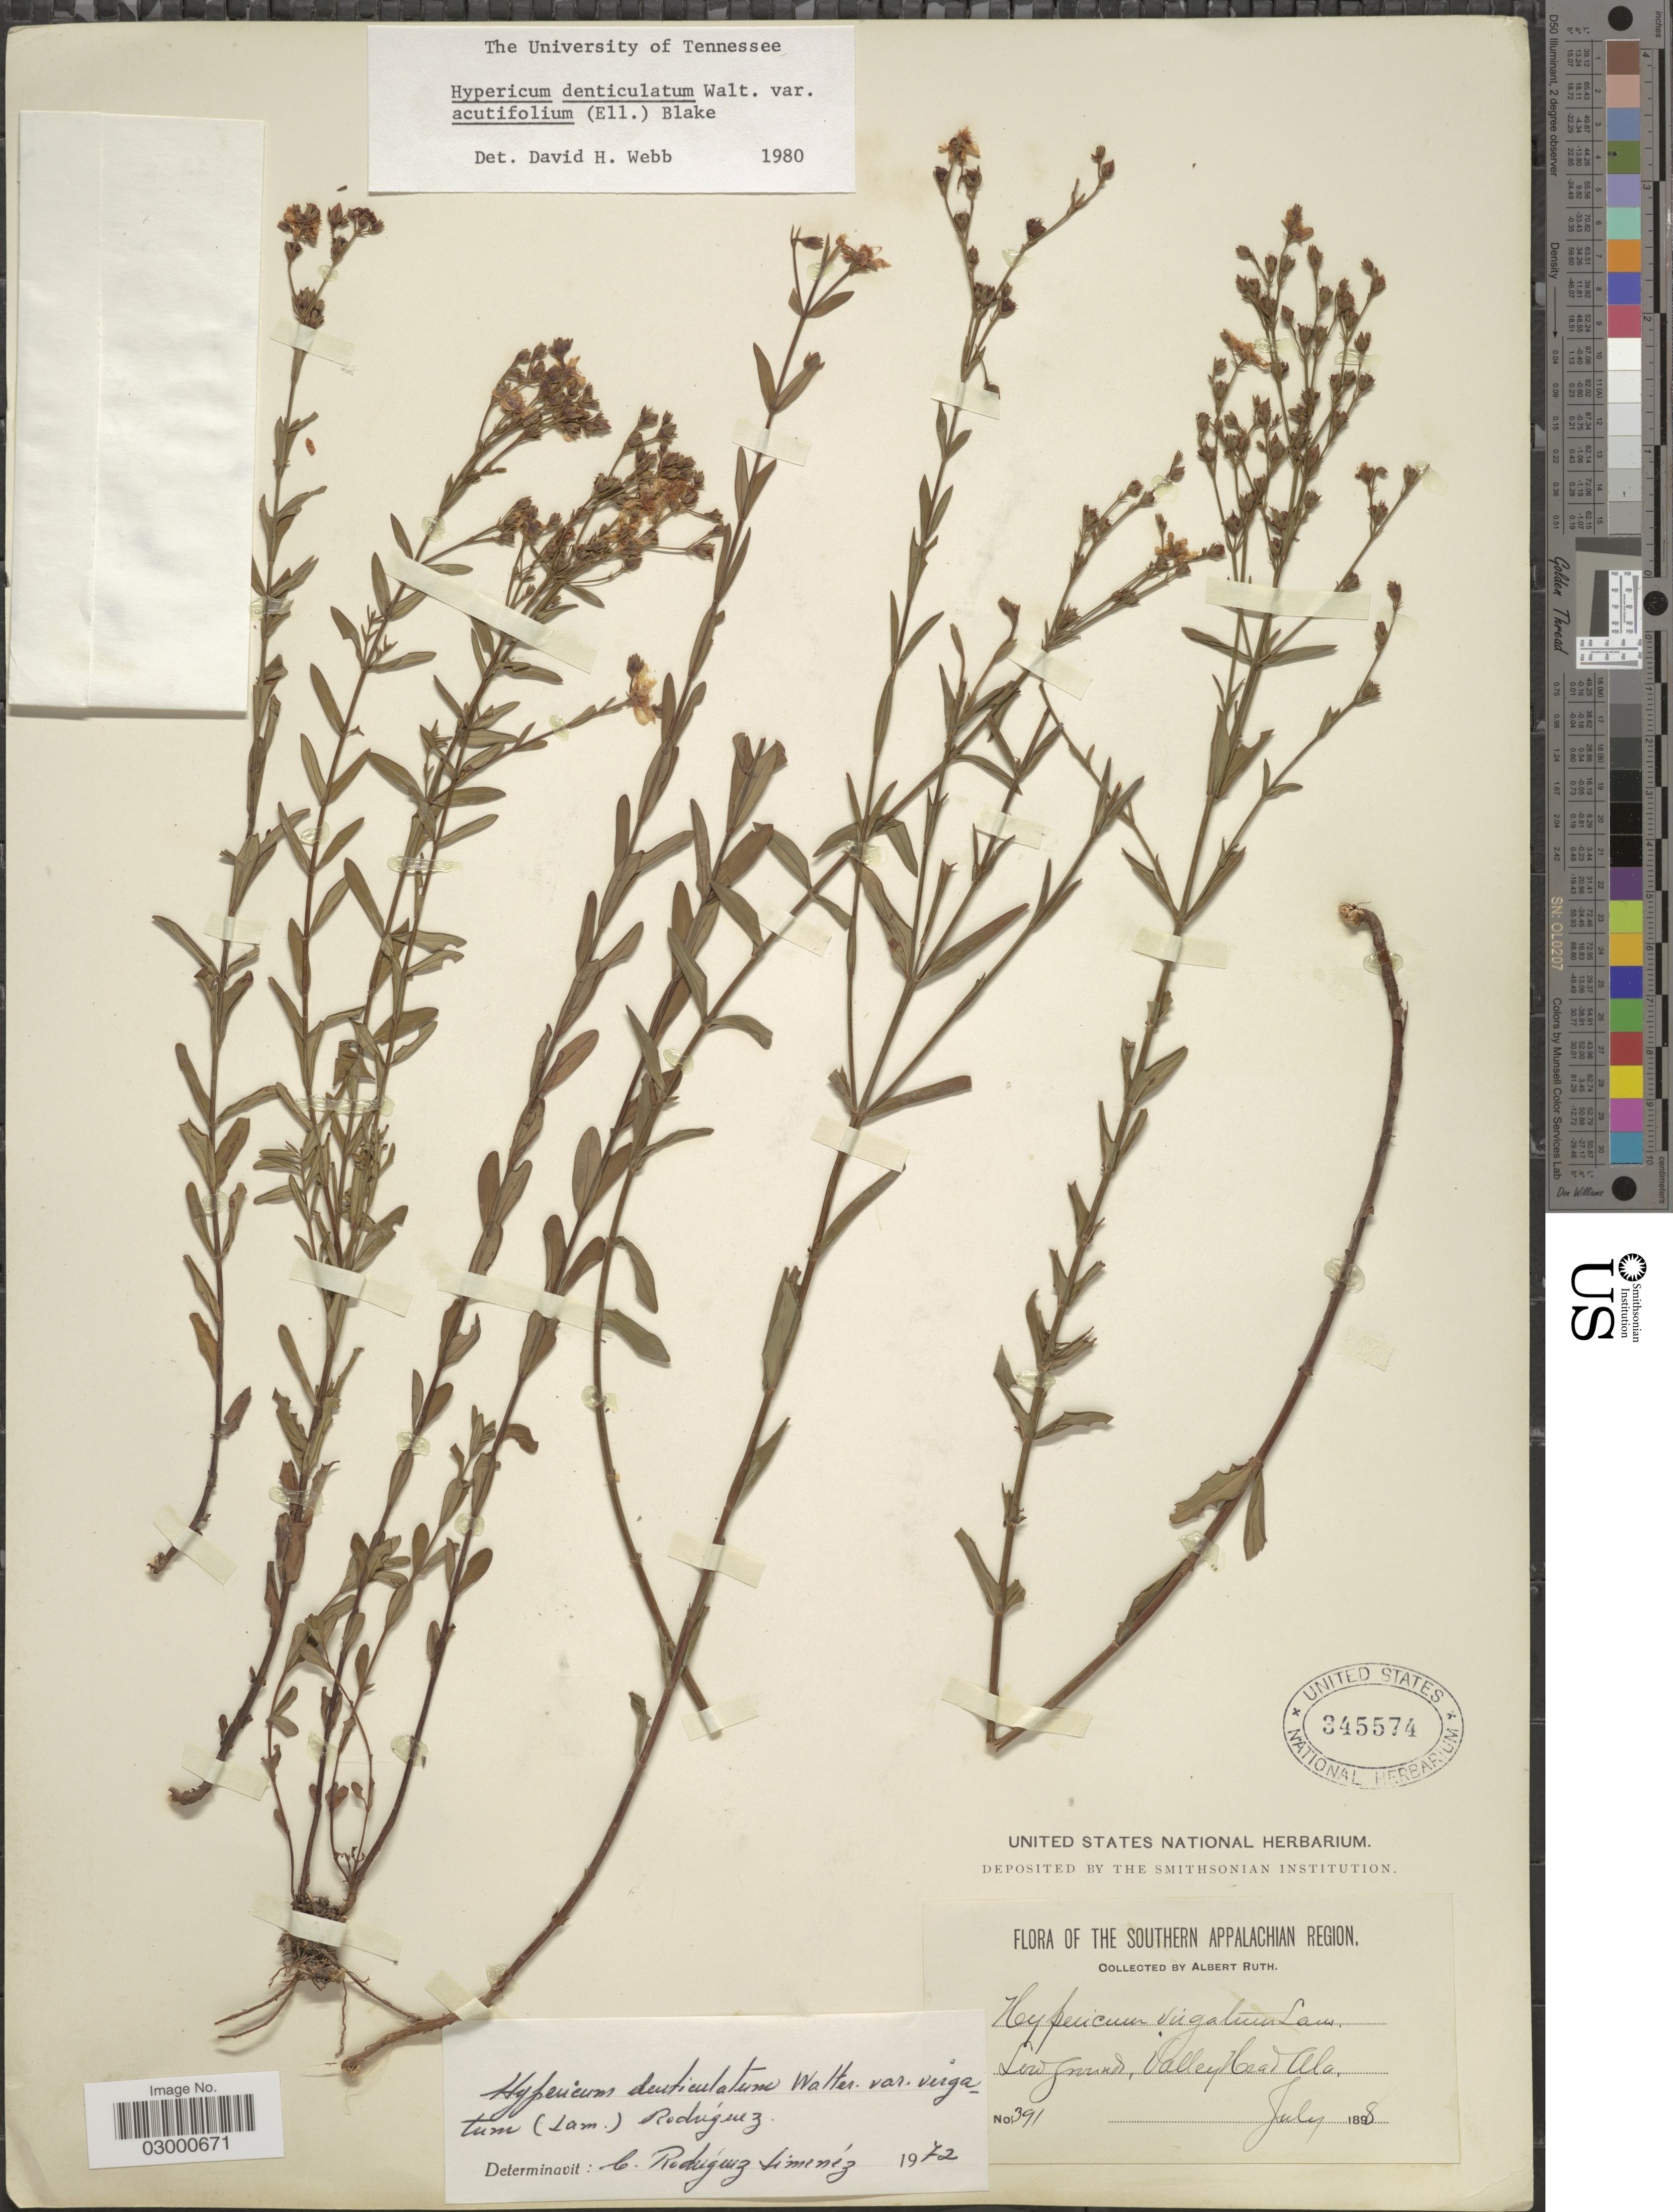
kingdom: Plantae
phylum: Tracheophyta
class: Magnoliopsida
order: Malpighiales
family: Hypericaceae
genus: Hypericum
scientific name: Hypericum denticulatum var. acutifolium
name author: (Elliott) N. Robson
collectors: A. Ruth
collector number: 391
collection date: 1898-07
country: United States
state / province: Alabama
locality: Southern Appalachian Region. Valley Head.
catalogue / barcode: US 345574